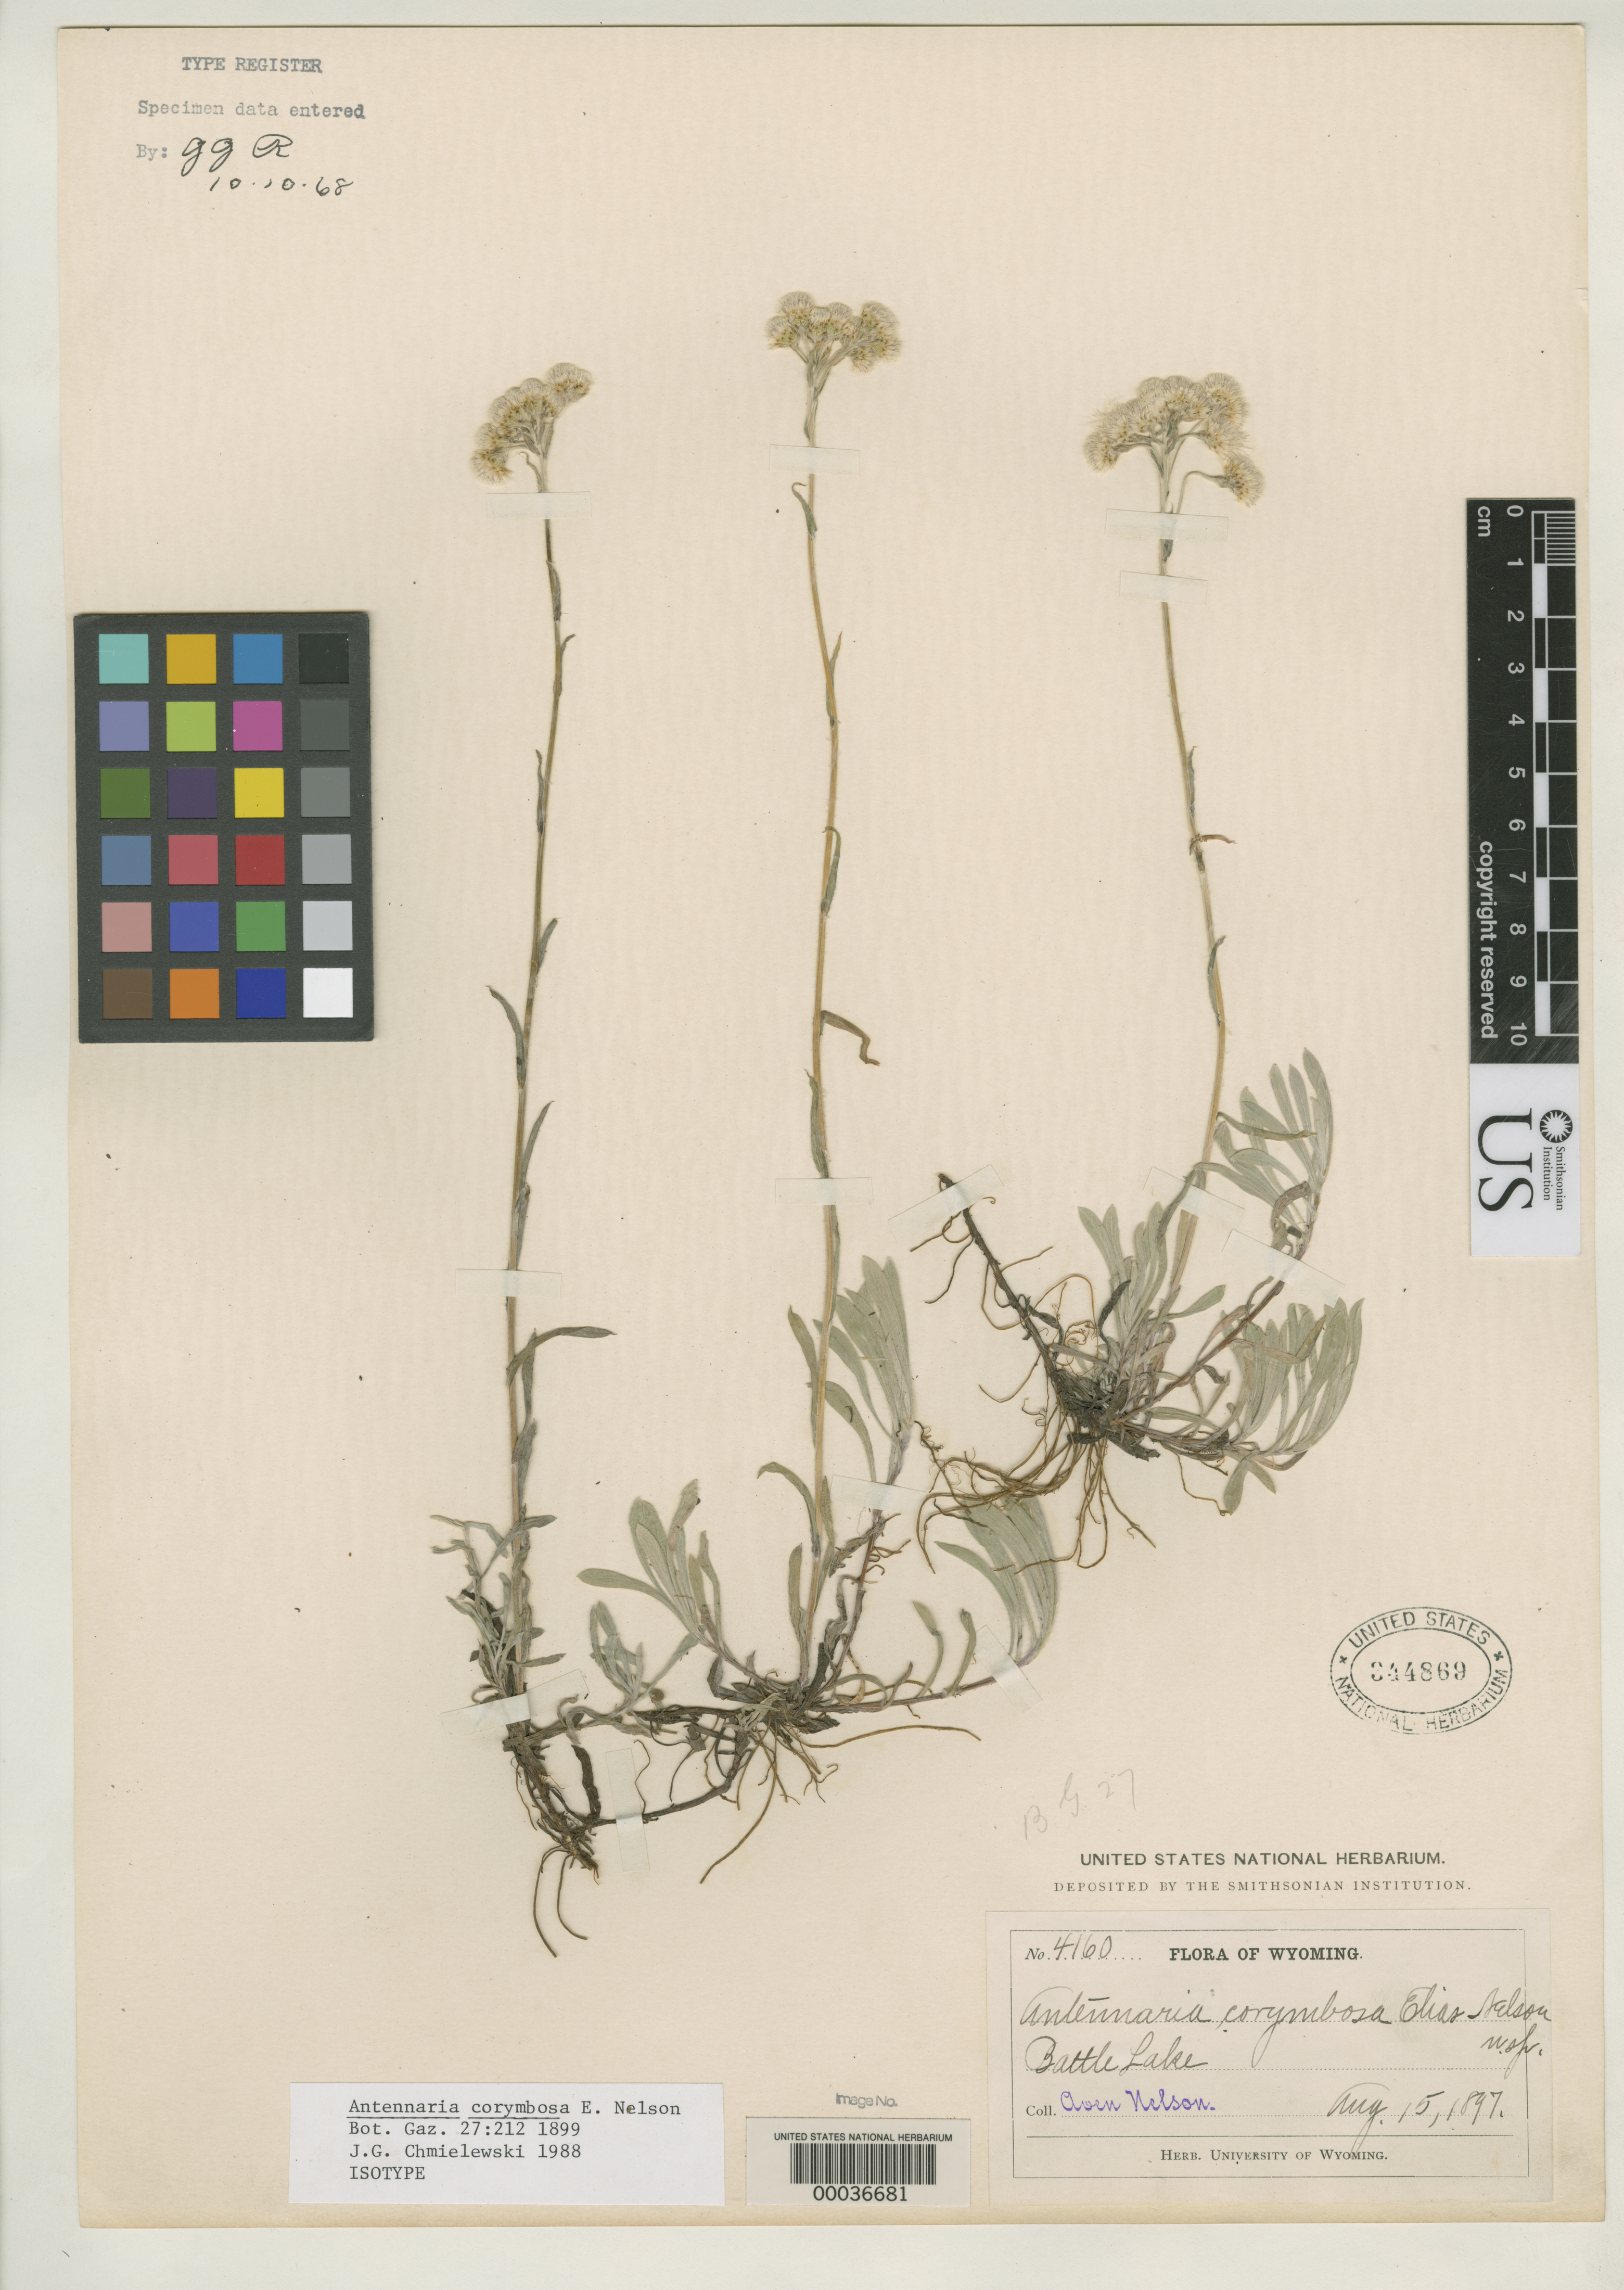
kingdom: Plantae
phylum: Tracheophyta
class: Magnoliopsida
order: Asterales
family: Asteraceae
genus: Antennaria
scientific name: Antennaria corymbosa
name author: E.E. Nelson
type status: Isotype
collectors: A. Nelson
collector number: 4160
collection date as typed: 15 Aug 1897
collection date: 1897-08-15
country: United States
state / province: Wyoming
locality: Battle Lake.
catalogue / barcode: US 344869